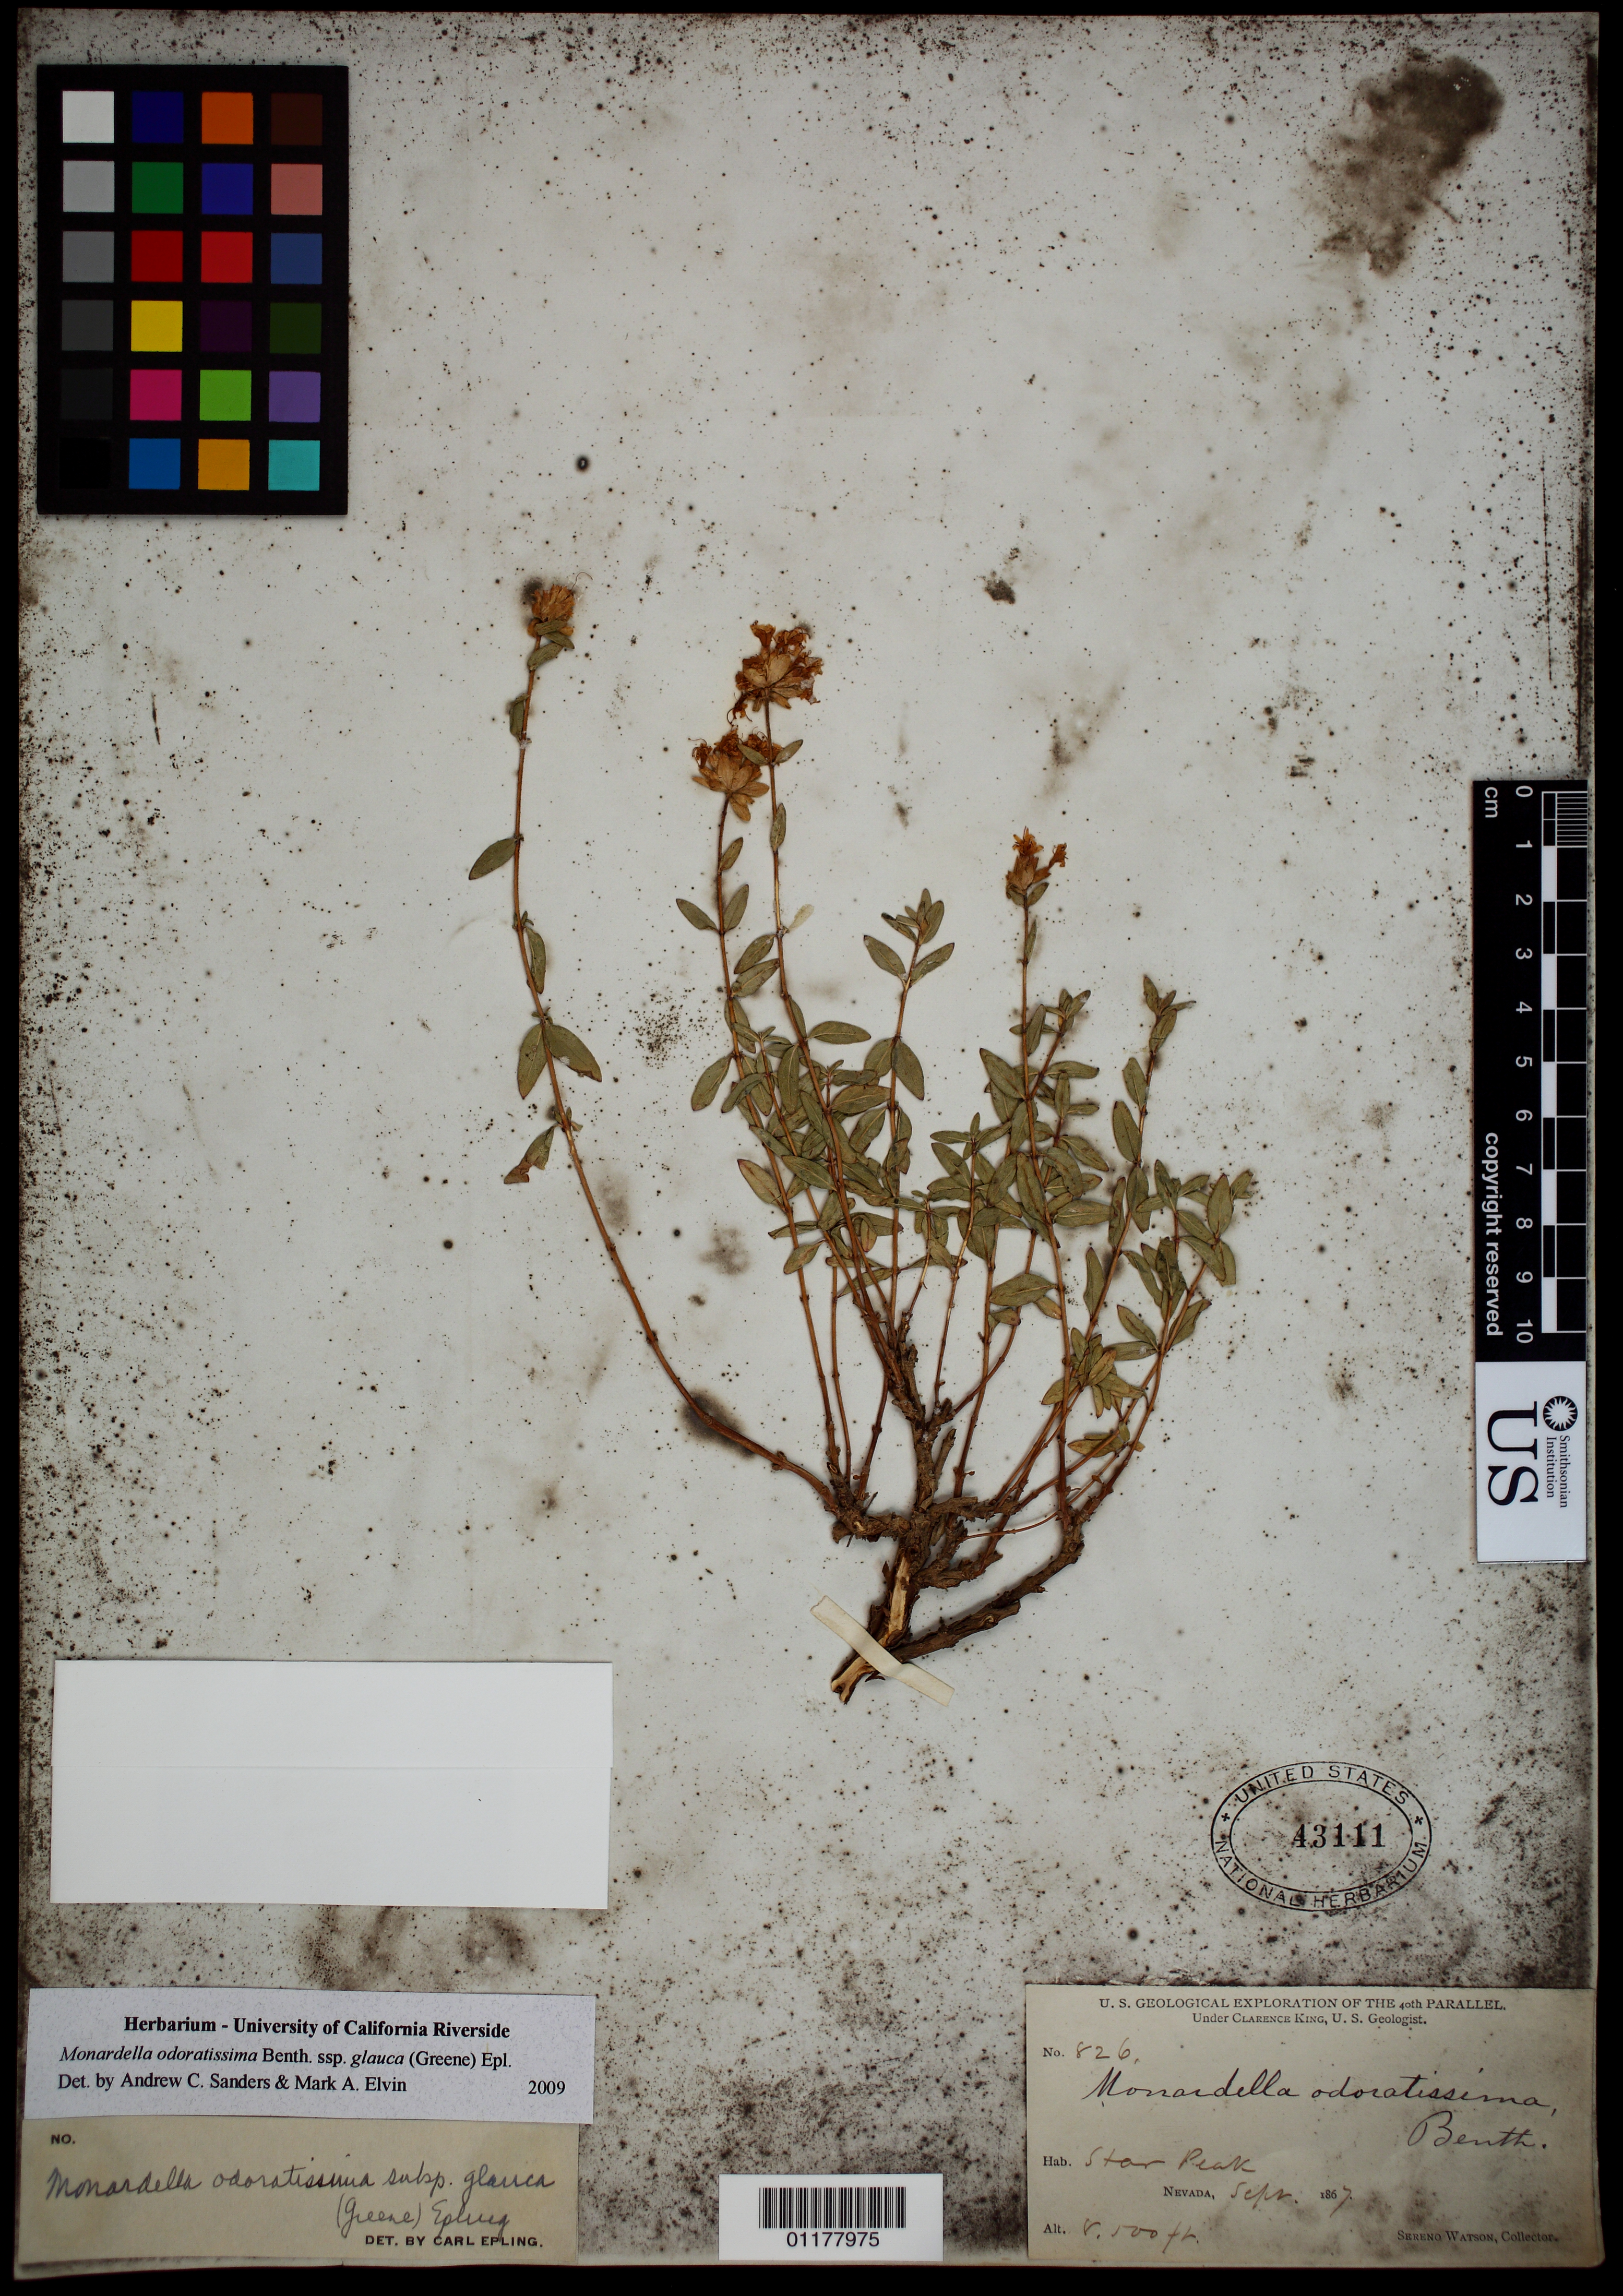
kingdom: Plantae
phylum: Tracheophyta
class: Magnoliopsida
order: Lamiales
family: Lamiaceae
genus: Monardella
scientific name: Monardella odoratissima subsp. glauca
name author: (Greene) Epling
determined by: Sanders, A. C.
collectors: S. Watson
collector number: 826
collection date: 1867-09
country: United States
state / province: Nevada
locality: Star Peak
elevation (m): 2591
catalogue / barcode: US 43111